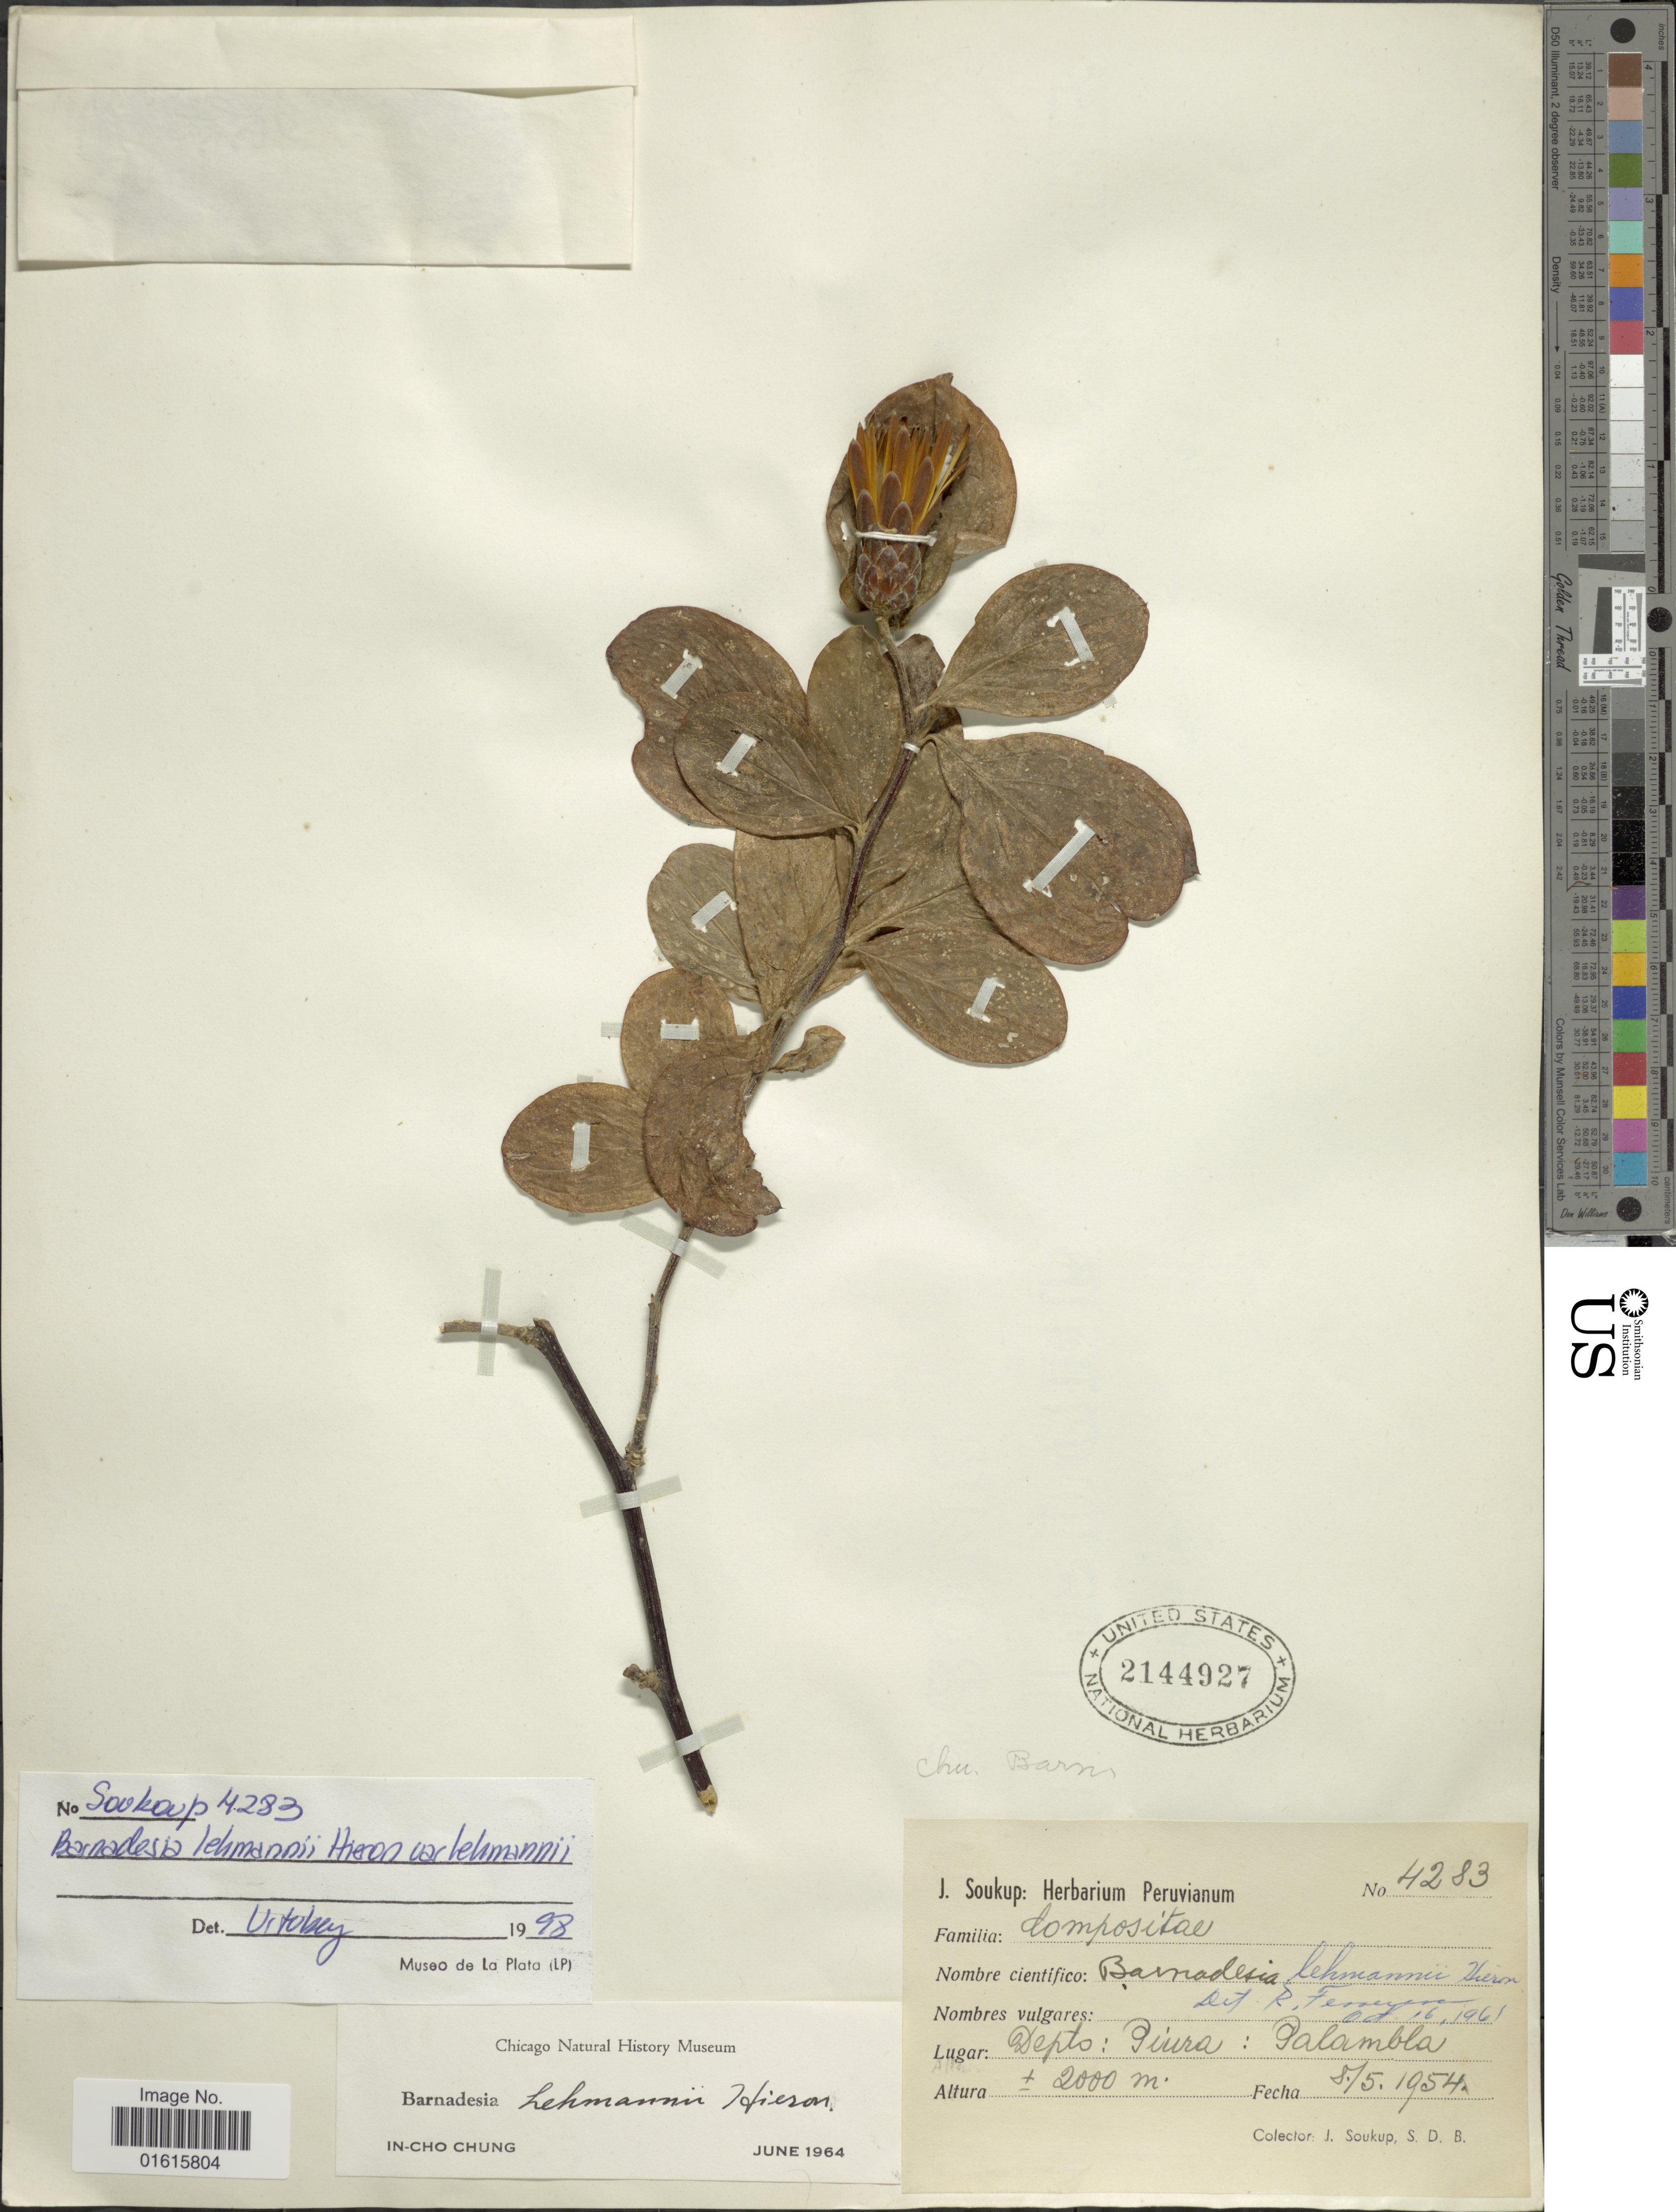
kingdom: Plantae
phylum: Tracheophyta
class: Magnoliopsida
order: Asterales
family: Asteraceae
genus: Barnadesia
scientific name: Barnadesia lehmannii var. lehmannii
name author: Hieron.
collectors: J. Soukup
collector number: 4283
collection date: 1954-05-08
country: Peru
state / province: Piura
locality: Palambla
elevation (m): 2000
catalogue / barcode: US 2144927